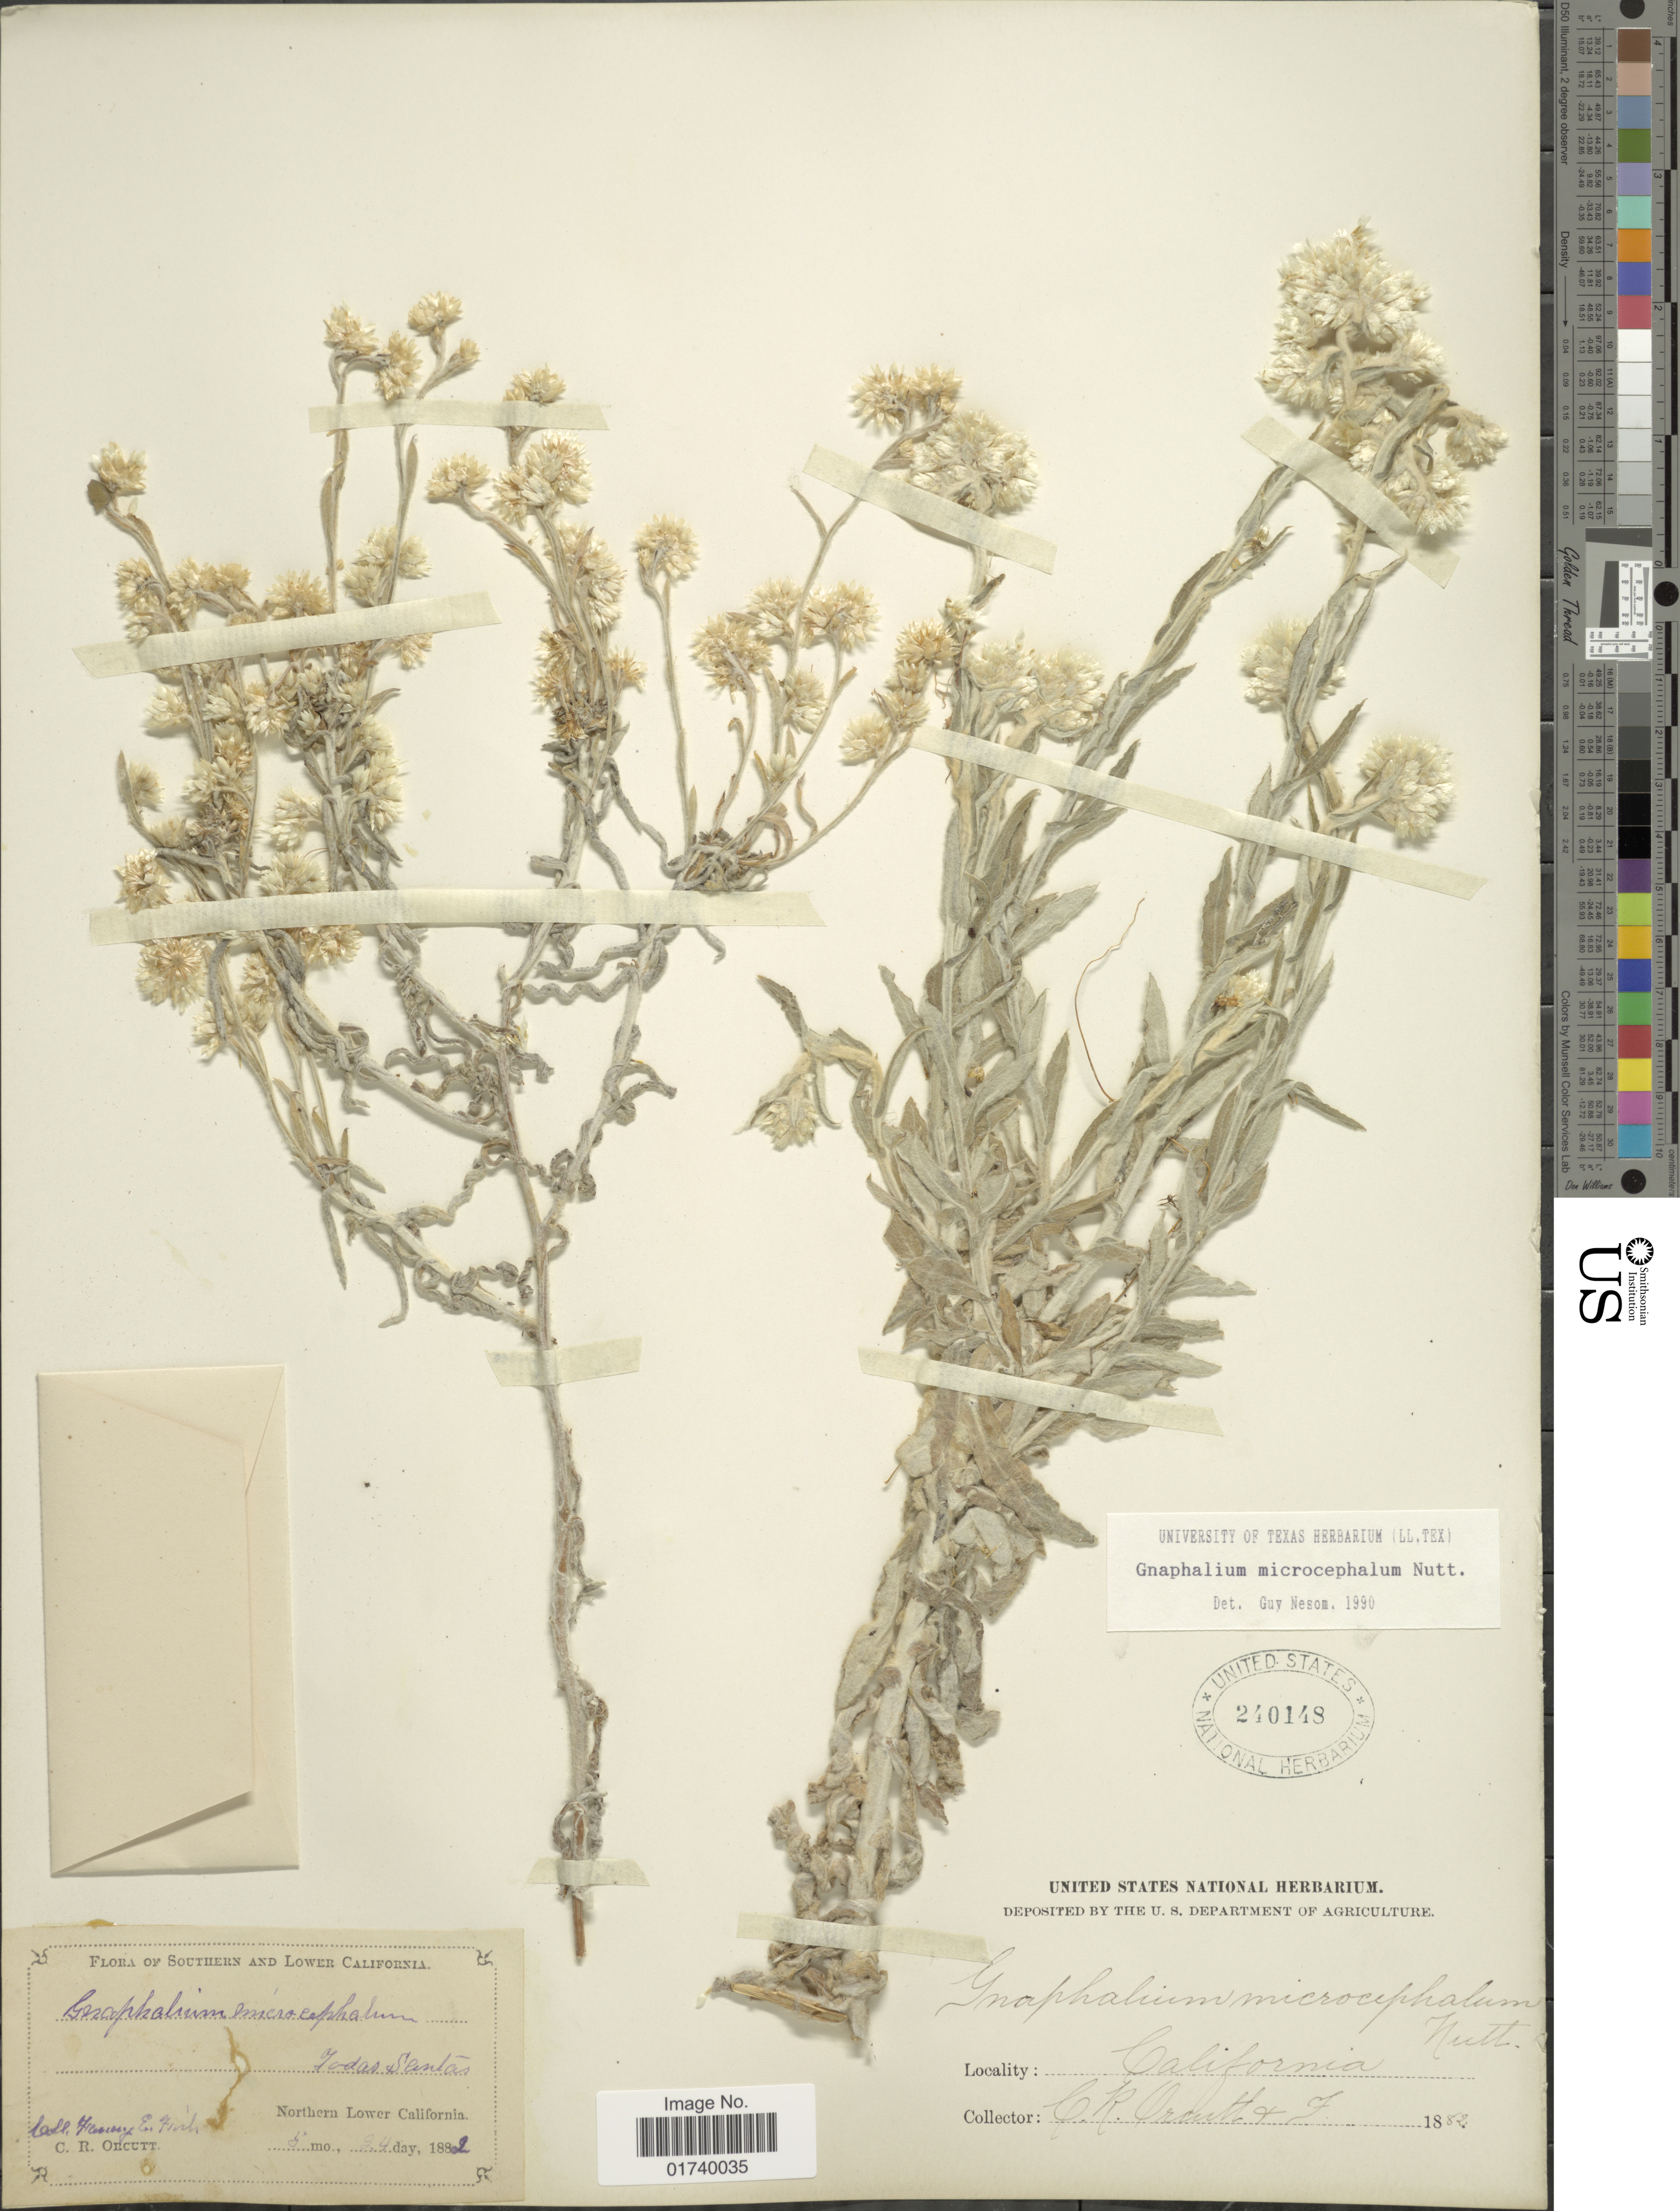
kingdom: Plantae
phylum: Tracheophyta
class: Magnoliopsida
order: Asterales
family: Asteraceae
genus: Pseudognaphalium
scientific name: Pseudognaphalium microcephalum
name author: (Nutt.) Anderb.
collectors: F. Fish & C. R. Orcutt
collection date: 1882-08-24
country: Mexico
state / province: Baja California Sur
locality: Southern and Lower California, Northern Lower California.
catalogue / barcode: US 240148